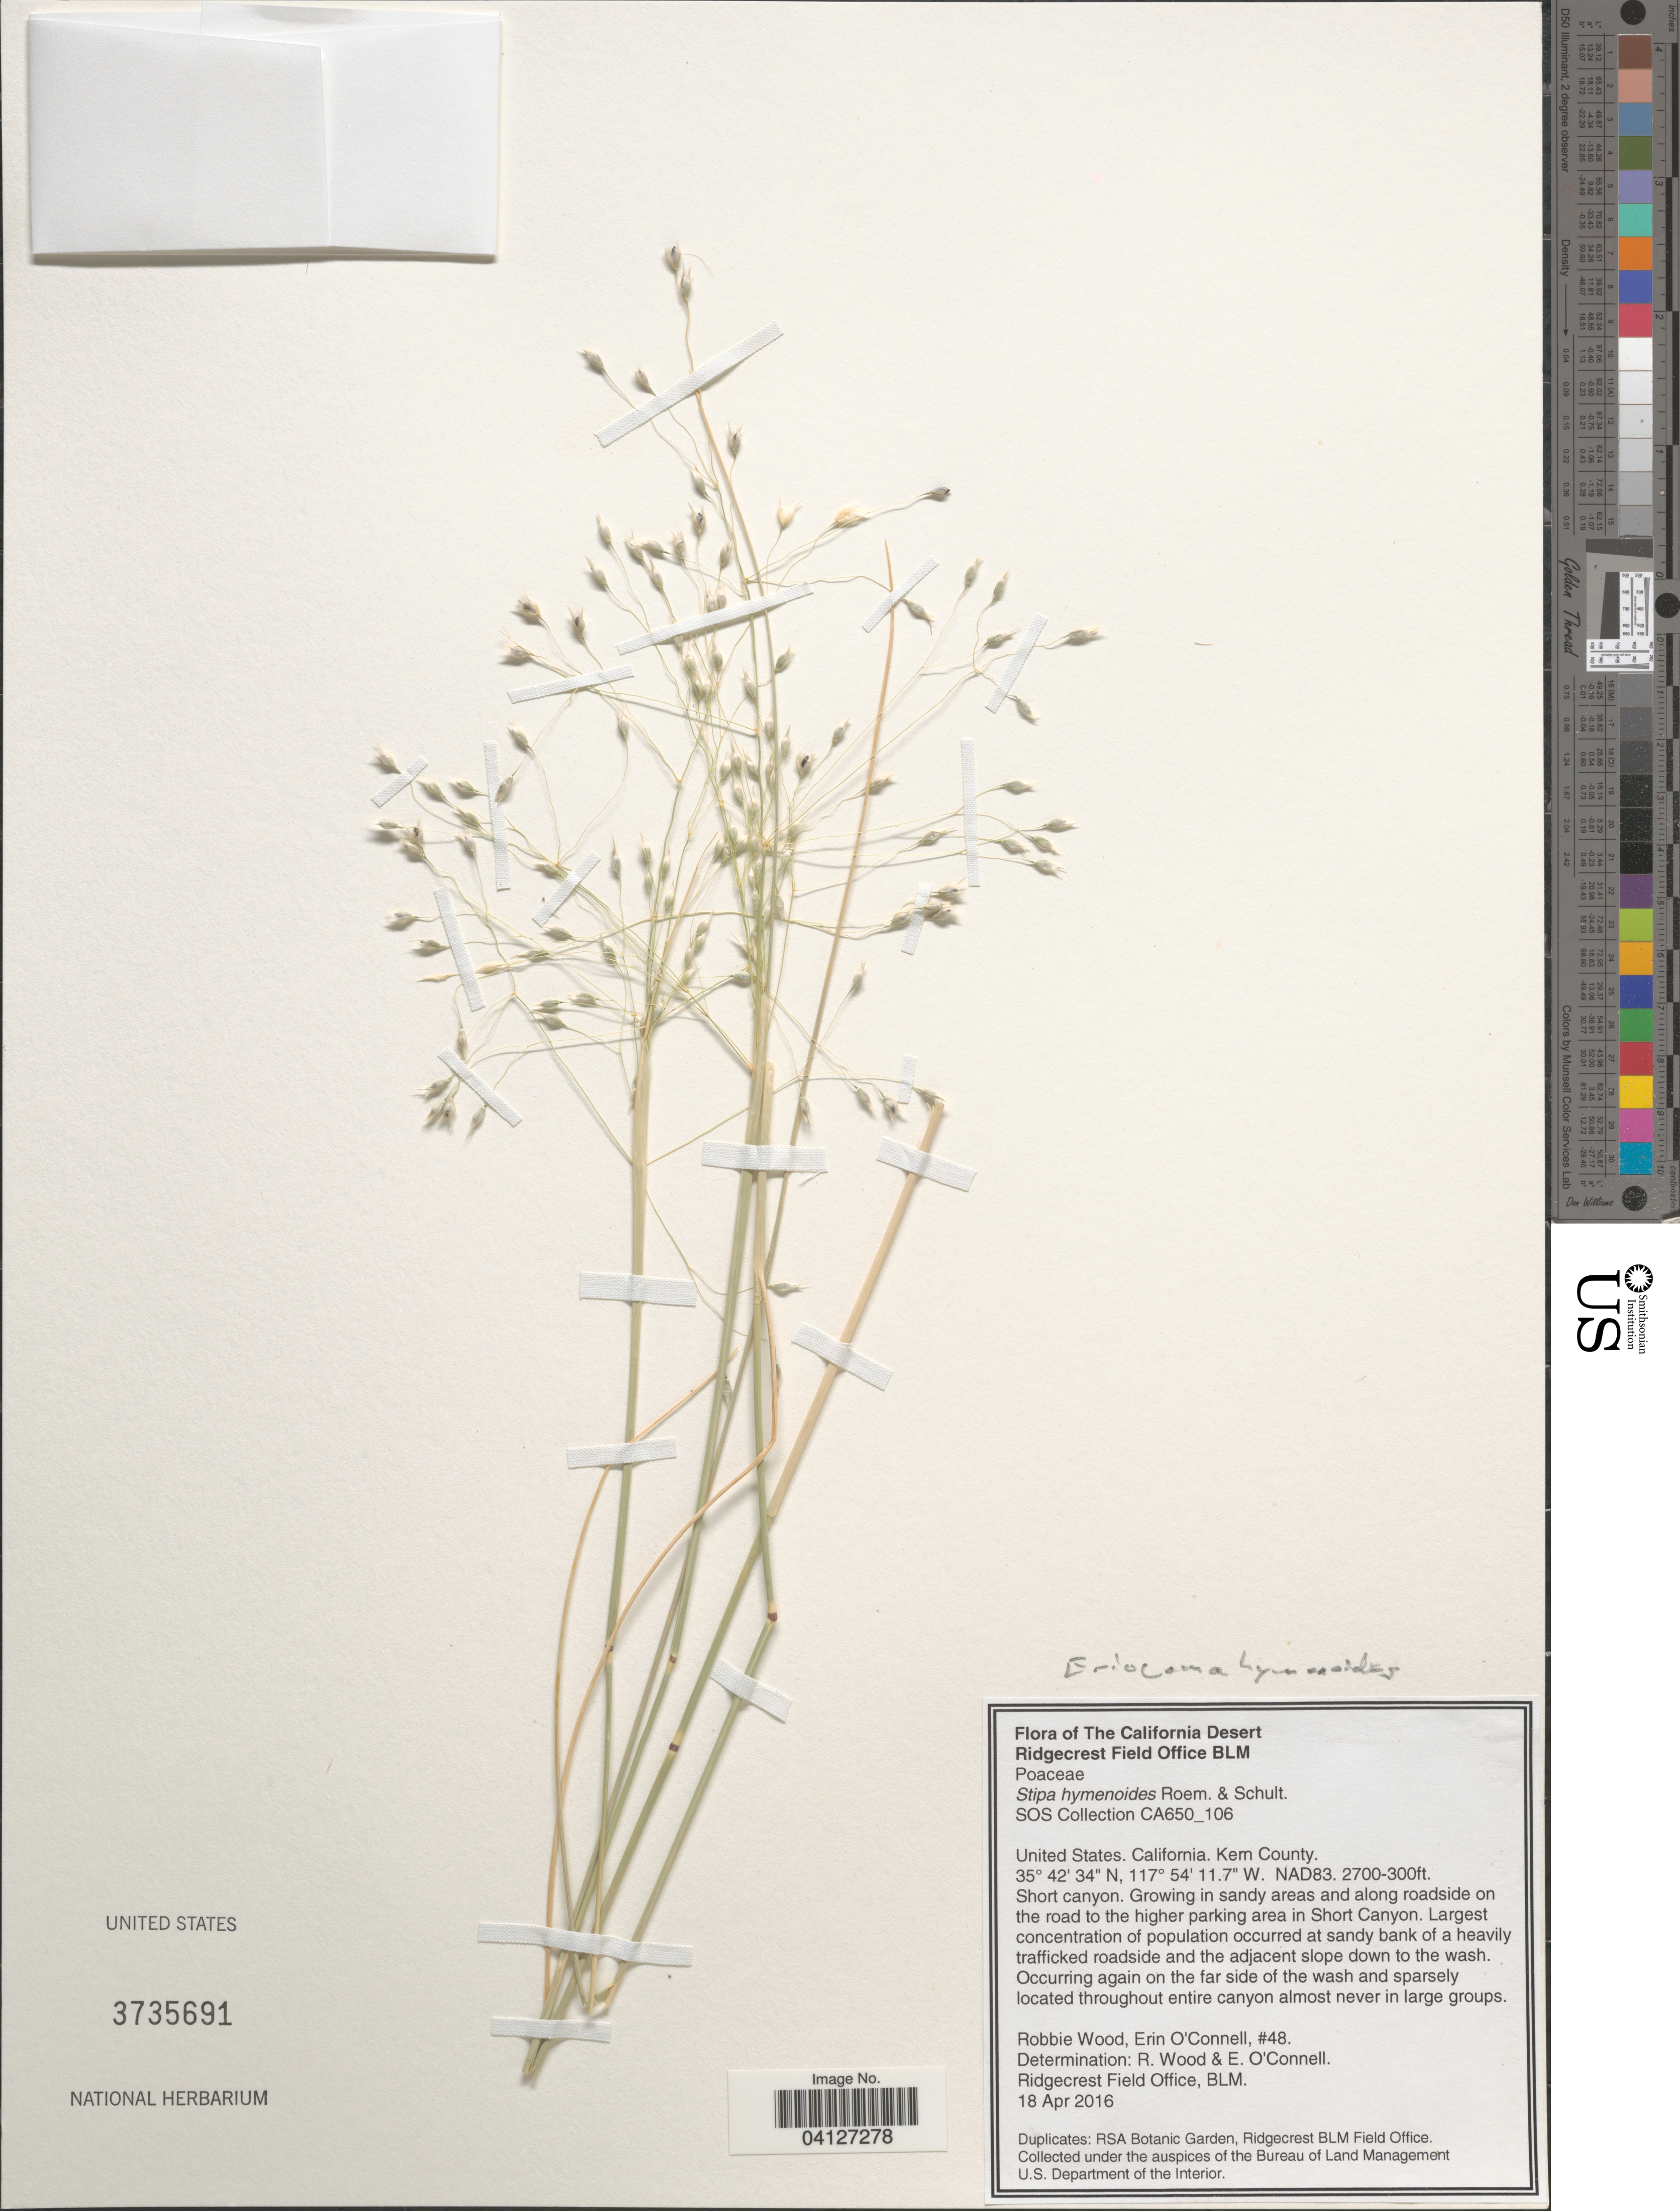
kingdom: Plantae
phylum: Tracheophyta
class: Liliopsida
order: Poales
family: Poaceae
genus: Stipa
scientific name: Stipa hymenoides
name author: Roem. & Schult.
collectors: R. Wood & E. O'Connell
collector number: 48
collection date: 2016-04-18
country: United States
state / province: California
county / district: Kern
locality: California Desert. Kern County. NAD83. Short canyon. Growing in sandy areas and along roadside on the road to the higher parking area in Short Canyon.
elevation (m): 91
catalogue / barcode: US 3735691